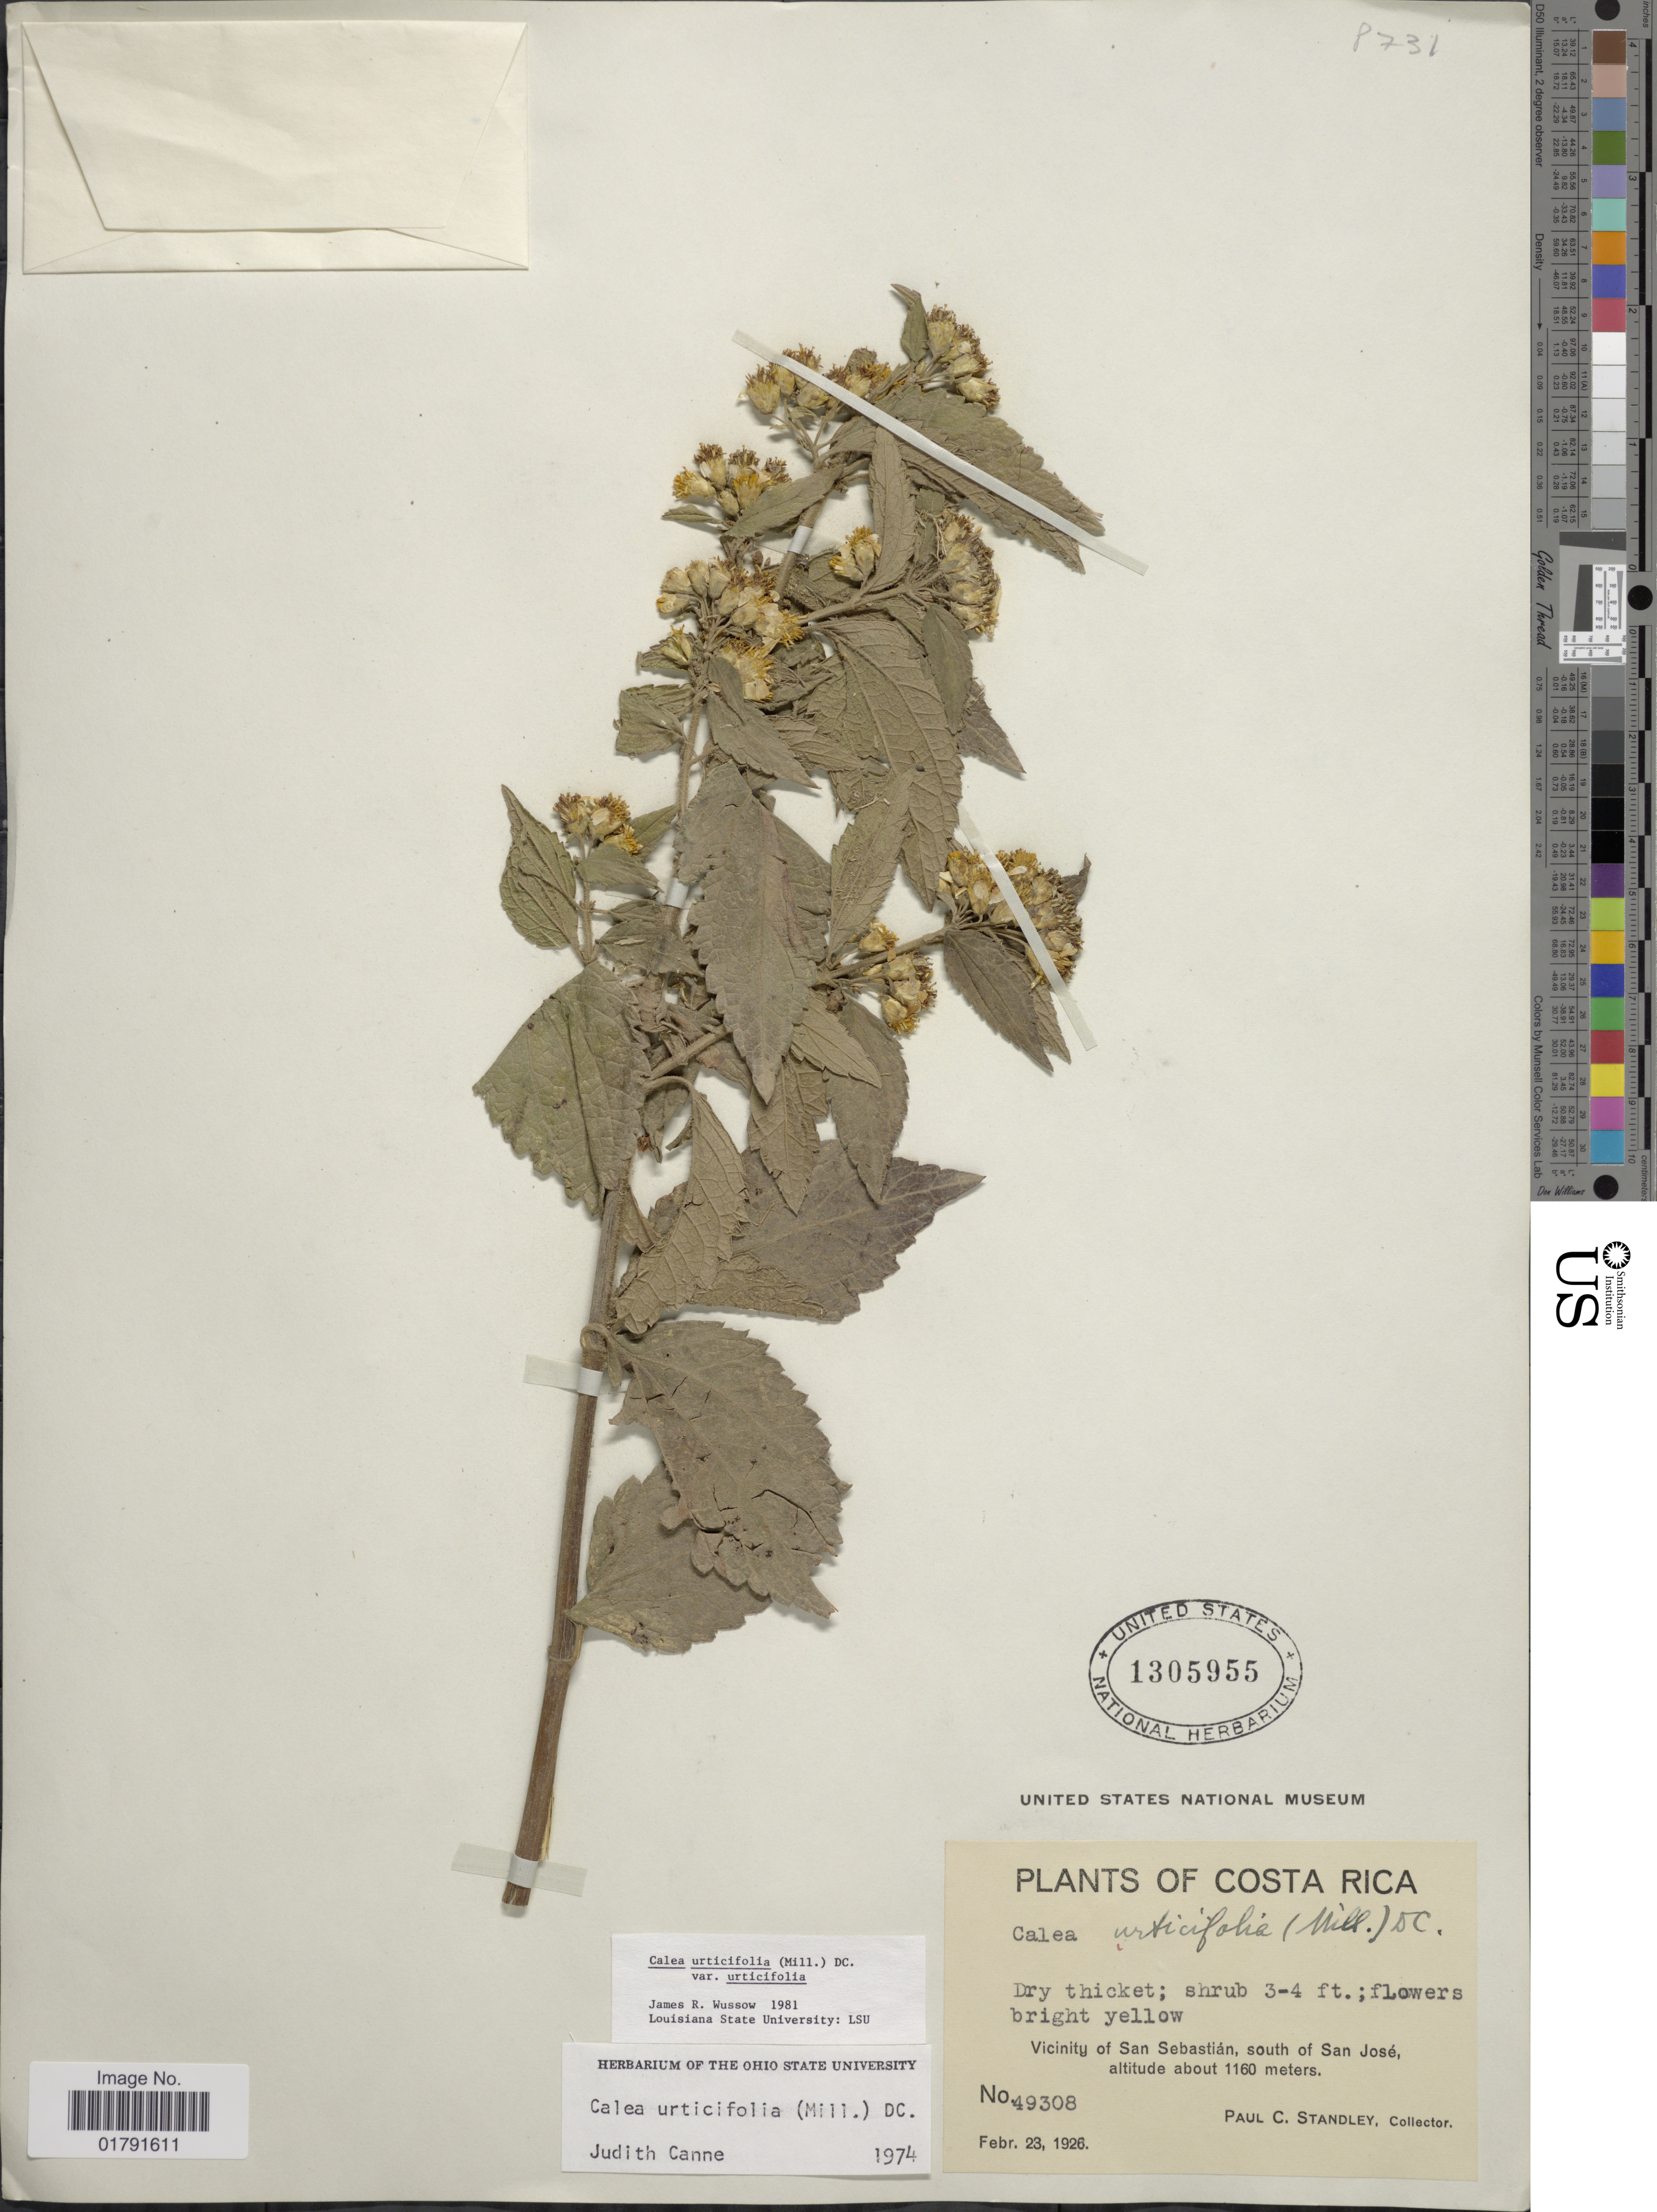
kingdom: Plantae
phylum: Tracheophyta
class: Magnoliopsida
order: Asterales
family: Asteraceae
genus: Calea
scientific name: Calea urticifolia var. urticifolia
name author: (Mill.) DC.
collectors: P. C. Standley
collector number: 49308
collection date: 1926-02-23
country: Costa Rica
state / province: San José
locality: Vicinity of San Sebastian, south of San Jose.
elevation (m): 1160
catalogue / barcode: US 1305955